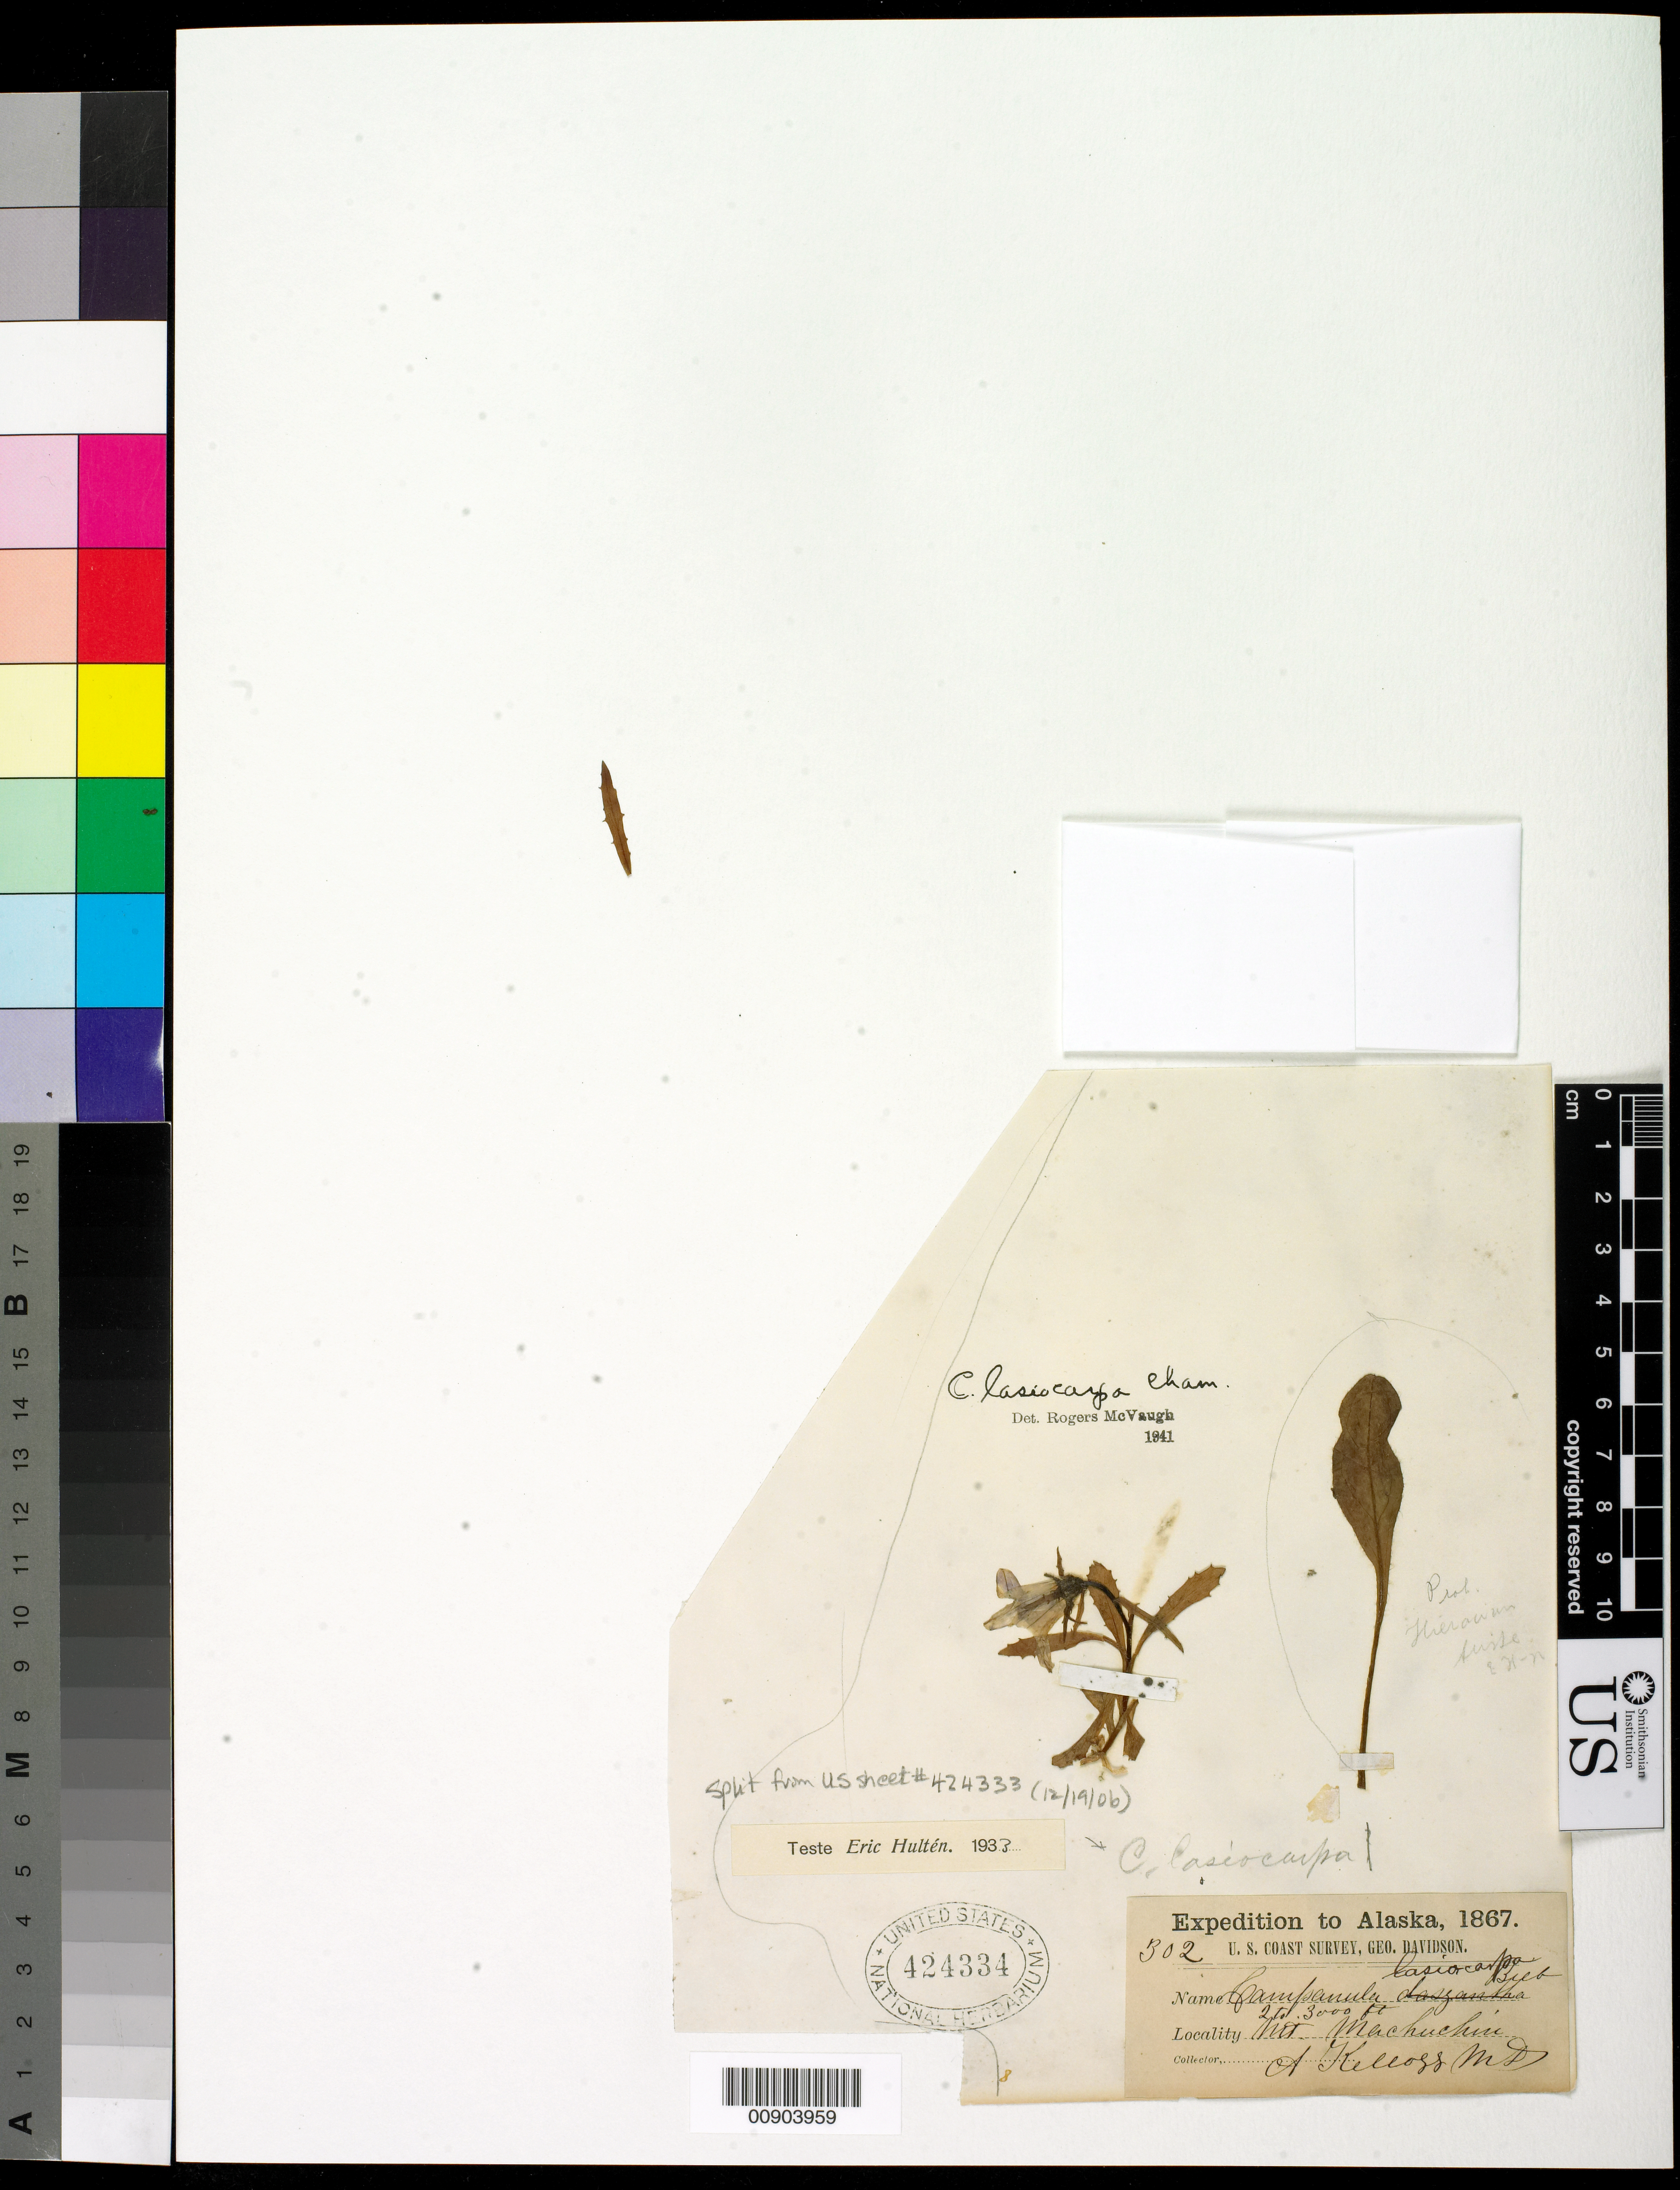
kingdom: Plantae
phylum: Tracheophyta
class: Magnoliopsida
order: Asterales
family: Campanulaceae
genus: Campanula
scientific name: Campanula lasiocarpa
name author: Cham.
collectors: A. Kellogg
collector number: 302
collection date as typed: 1867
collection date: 1867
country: United States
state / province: Alaska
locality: Mt. Machuchin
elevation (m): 914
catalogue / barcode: US 424334